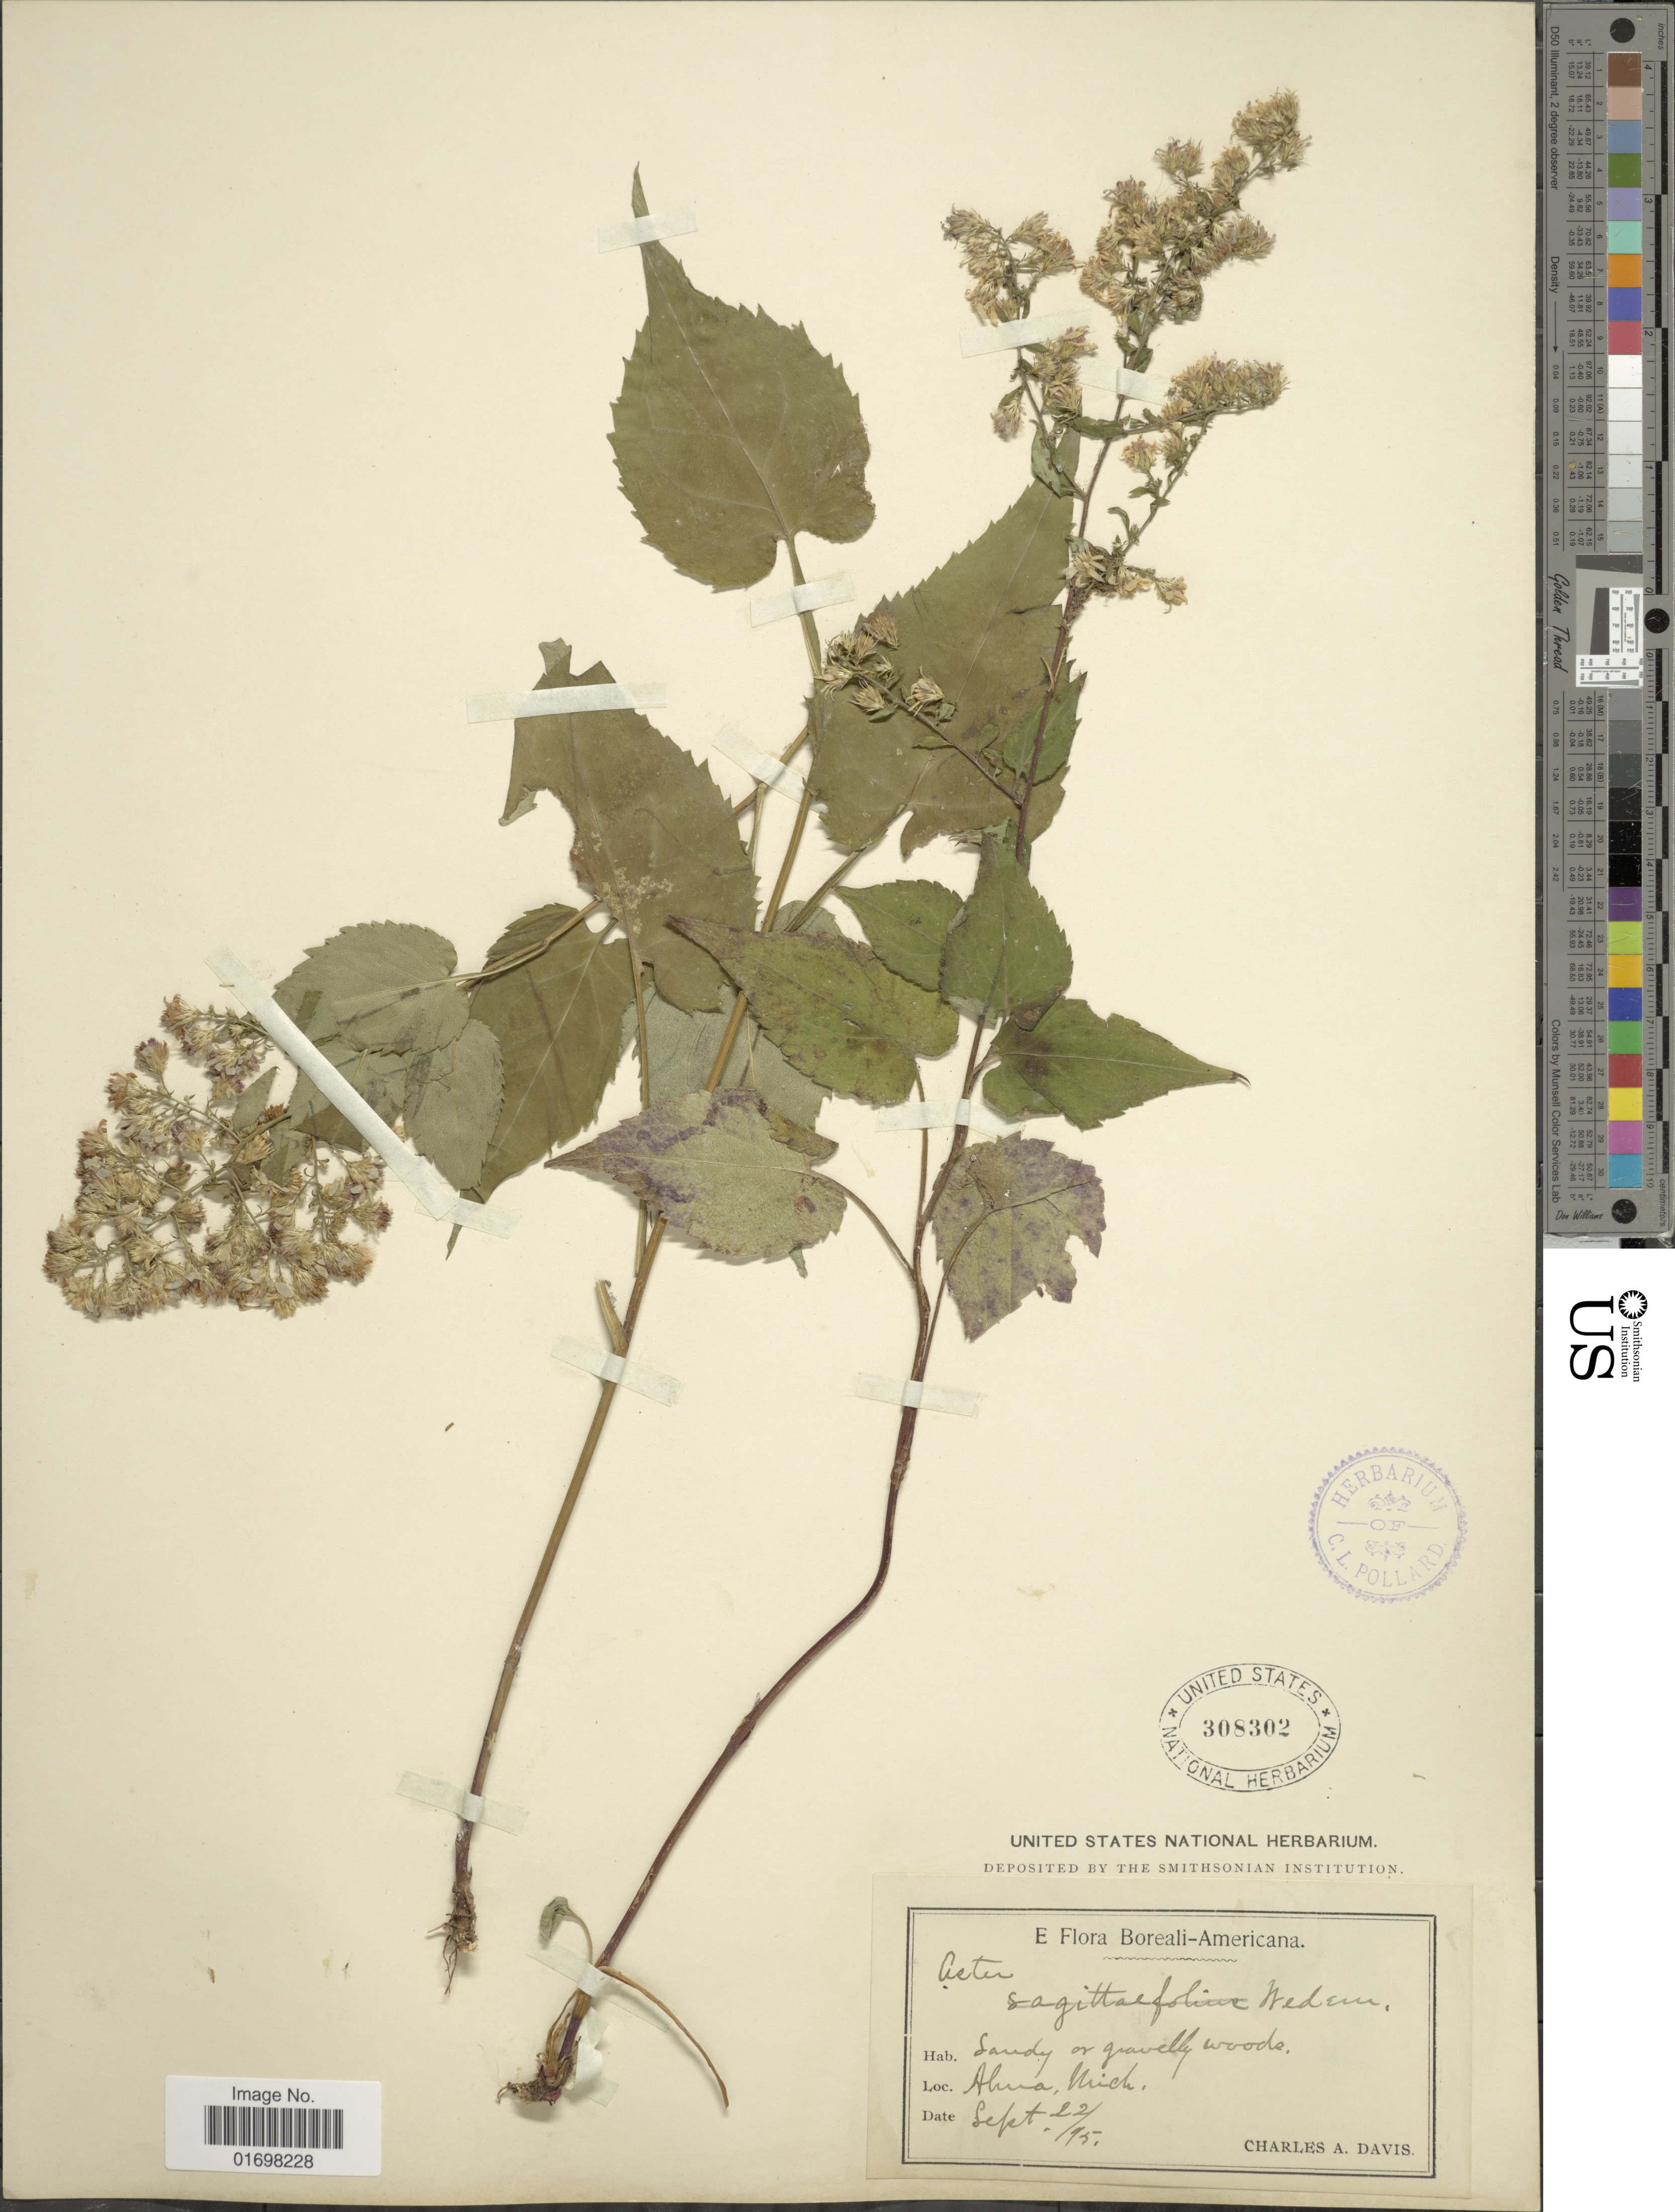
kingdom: Plantae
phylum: Tracheophyta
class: Magnoliopsida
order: Asterales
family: Asteraceae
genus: Symphyotrichum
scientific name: Symphyotrichum cordifolium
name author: (L.) G.L. Nesom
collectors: C. Davis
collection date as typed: Transcribed d/m/y: 22/9/95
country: United States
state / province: Michigan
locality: Ahua, Mich. Boreali-Americana.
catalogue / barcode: US 308302